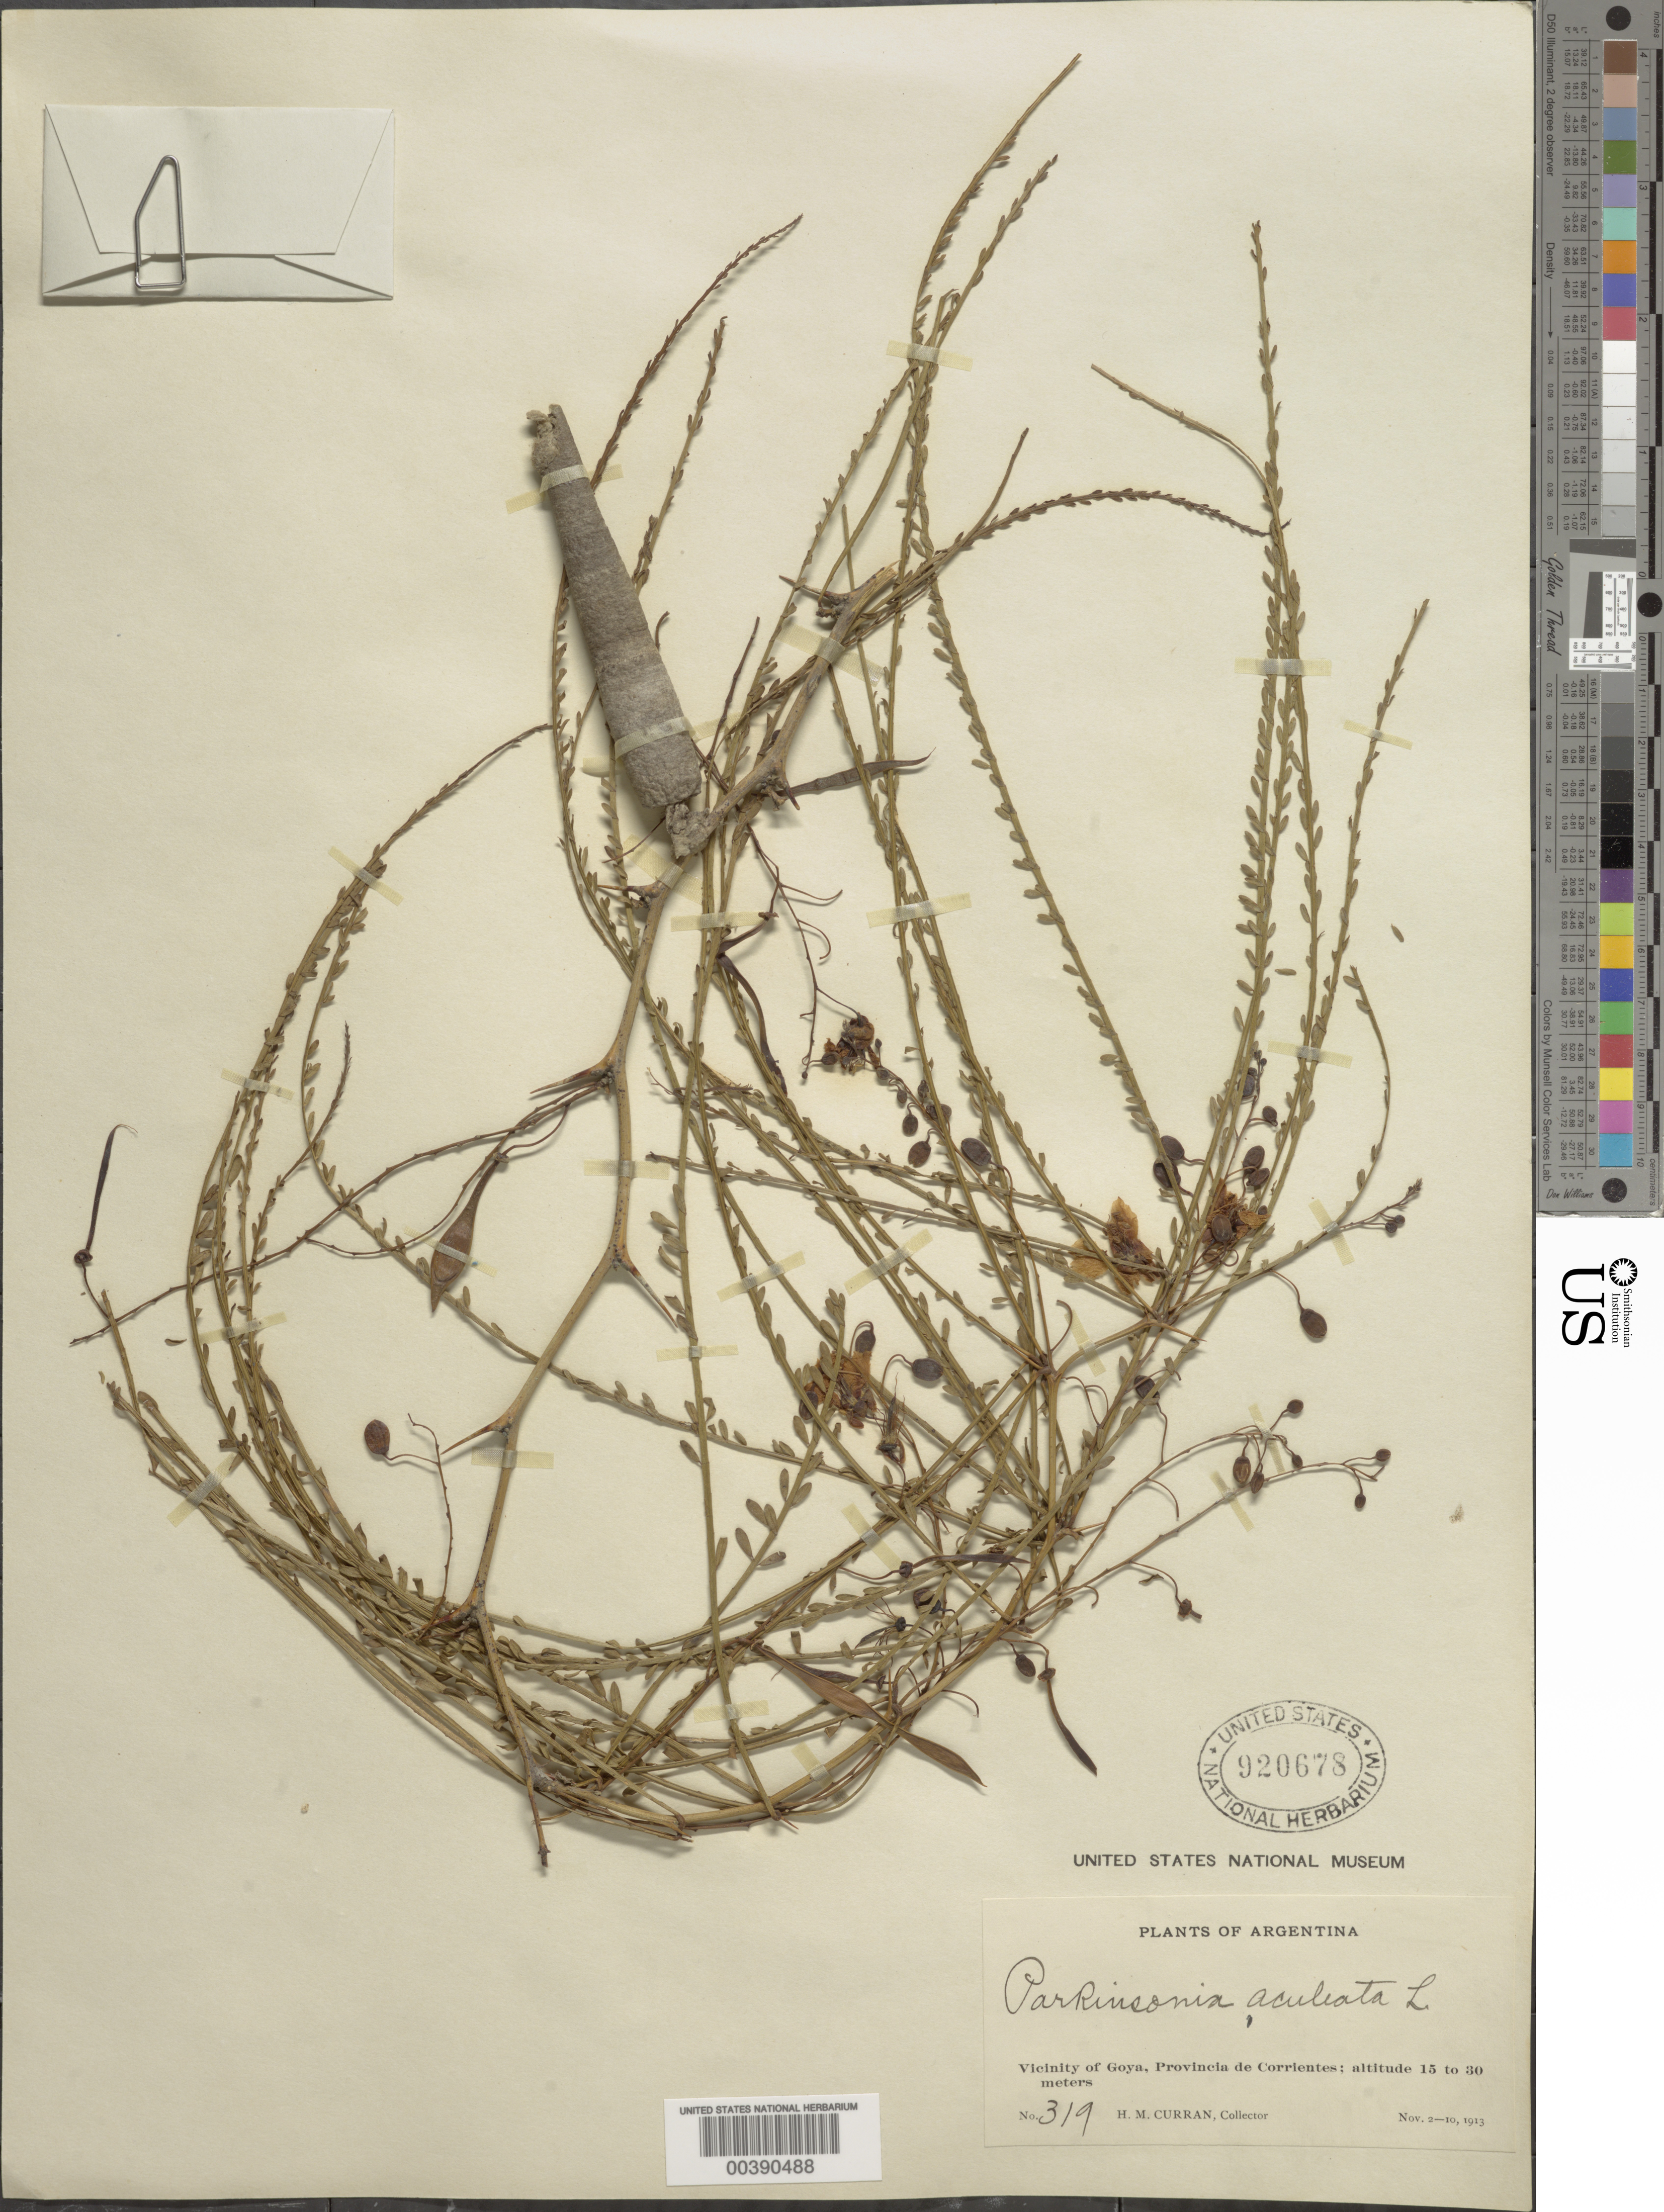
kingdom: Plantae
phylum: Tracheophyta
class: Magnoliopsida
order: Fabales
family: Fabaceae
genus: Parkinsonia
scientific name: Parkinsonia aculeata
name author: L.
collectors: H. M. Curran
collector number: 319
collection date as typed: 02 Nov 1913 to 10 Nov 1913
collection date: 1913-11-02/1913-11-10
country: Argentina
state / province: Corrientes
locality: Vicinity of Goya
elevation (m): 15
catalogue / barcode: US 920678